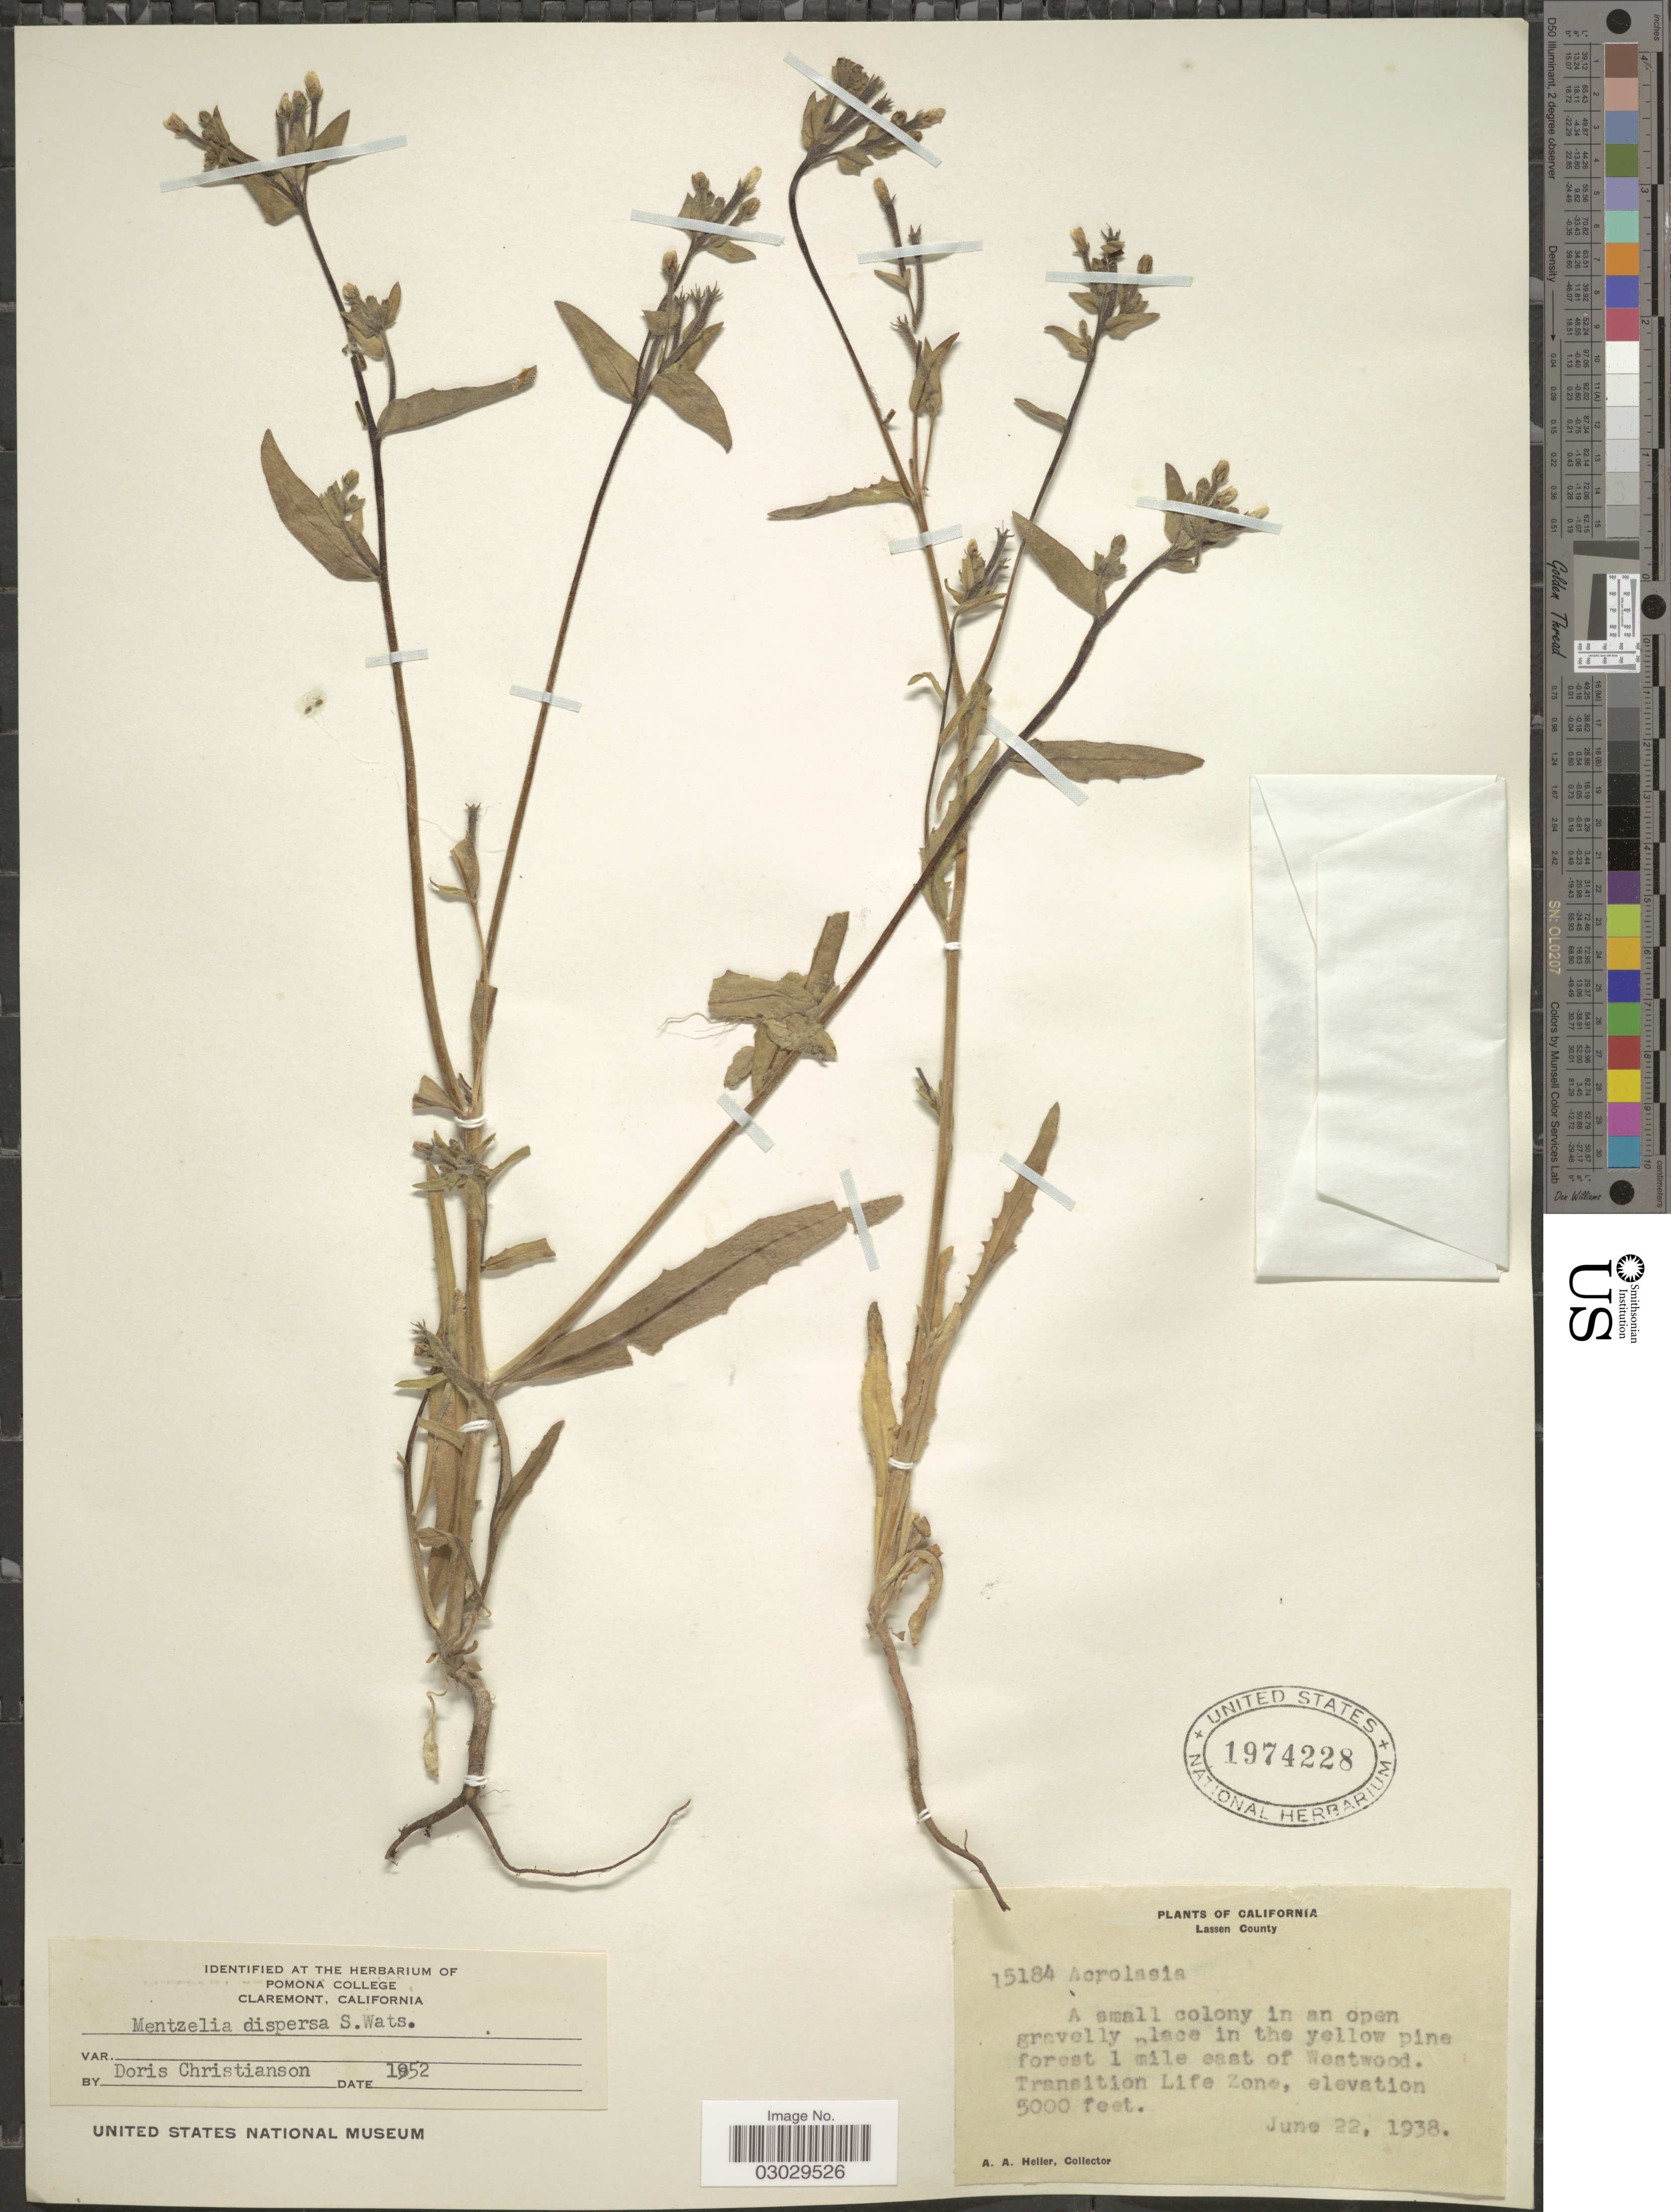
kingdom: Plantae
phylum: Tracheophyta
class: Magnoliopsida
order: Cornales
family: Loasaceae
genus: Mentzelia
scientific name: Mentzelia dispersa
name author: S. Watson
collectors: A. A. Heller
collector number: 15184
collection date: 1938-06-22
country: United States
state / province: California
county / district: Lassen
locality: Lassen County. A small colony in an open gravelly place in the yellow pine forest 1 mile east of Westwood. Transition Life Zone.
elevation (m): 1524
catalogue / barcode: US 1974228